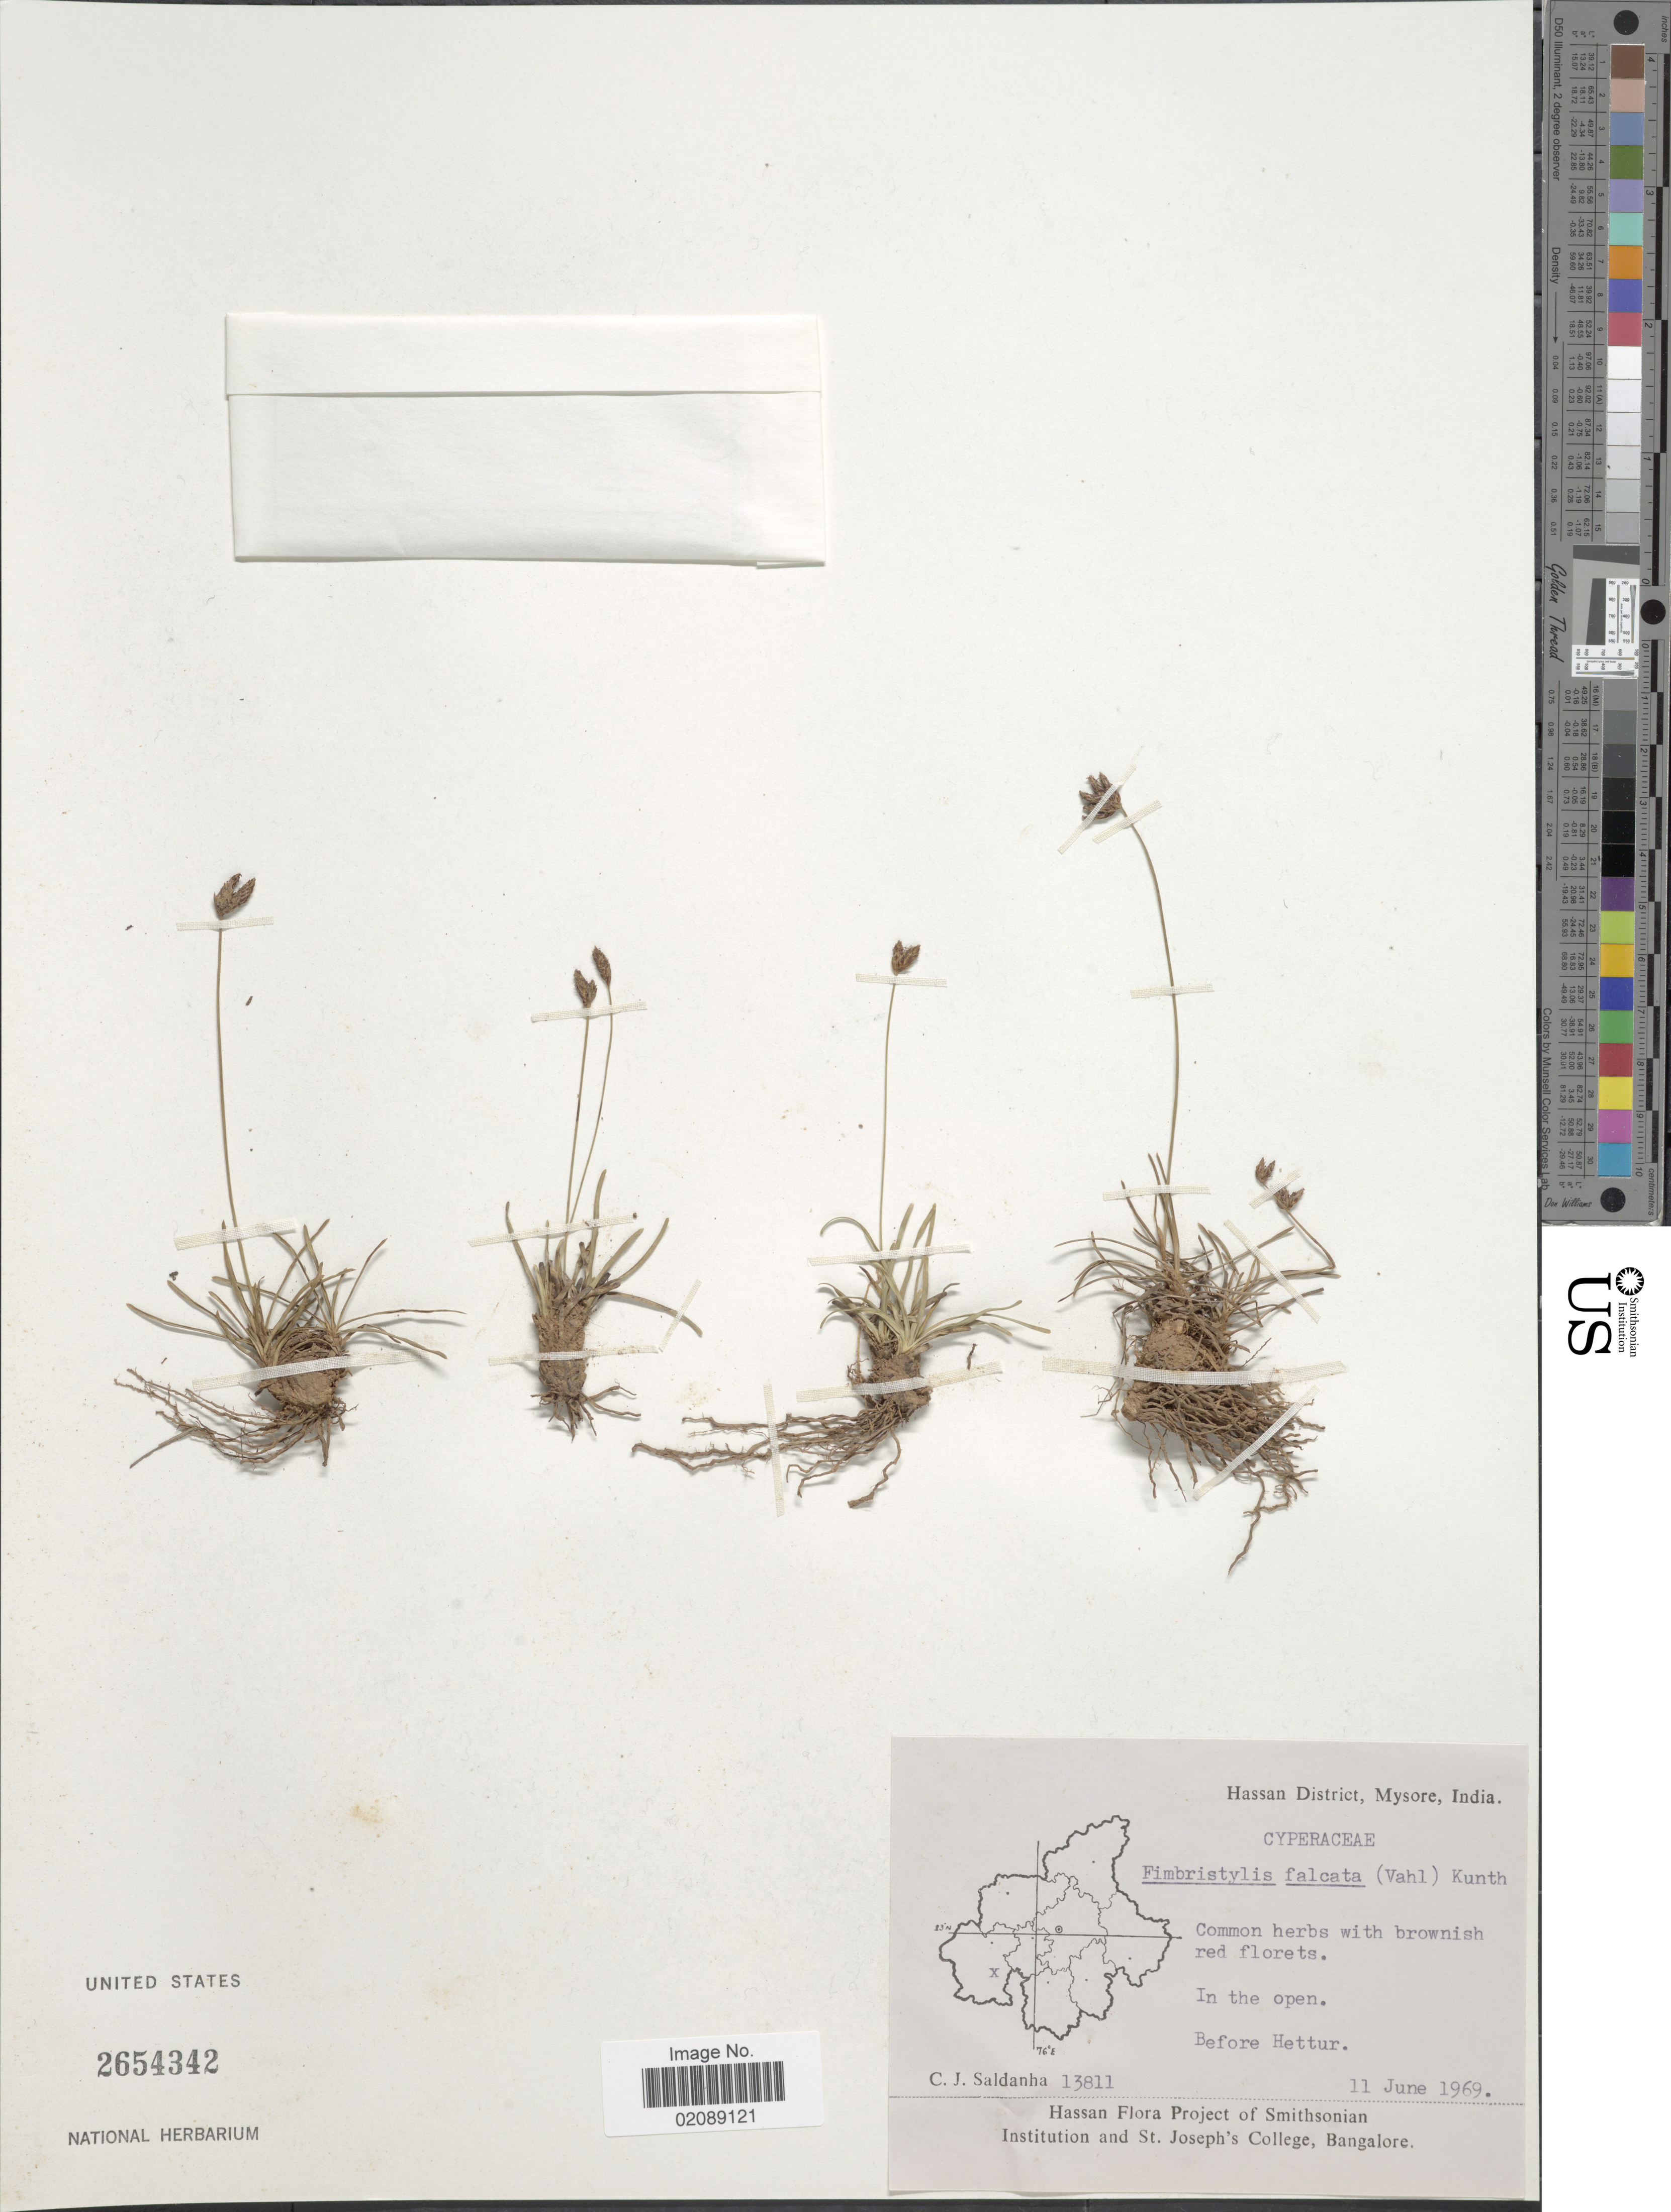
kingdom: Plantae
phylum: Tracheophyta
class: Liliopsida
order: Poales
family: Cyperaceae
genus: Fimbristylis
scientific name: Fimbristylis falcata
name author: (Vahl) Kunth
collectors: C. J. Saldanha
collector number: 13811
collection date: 1969-06-11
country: India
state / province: Karnataka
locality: Hassan District, Mysore, In the open, Before Hettur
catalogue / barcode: US 2654342